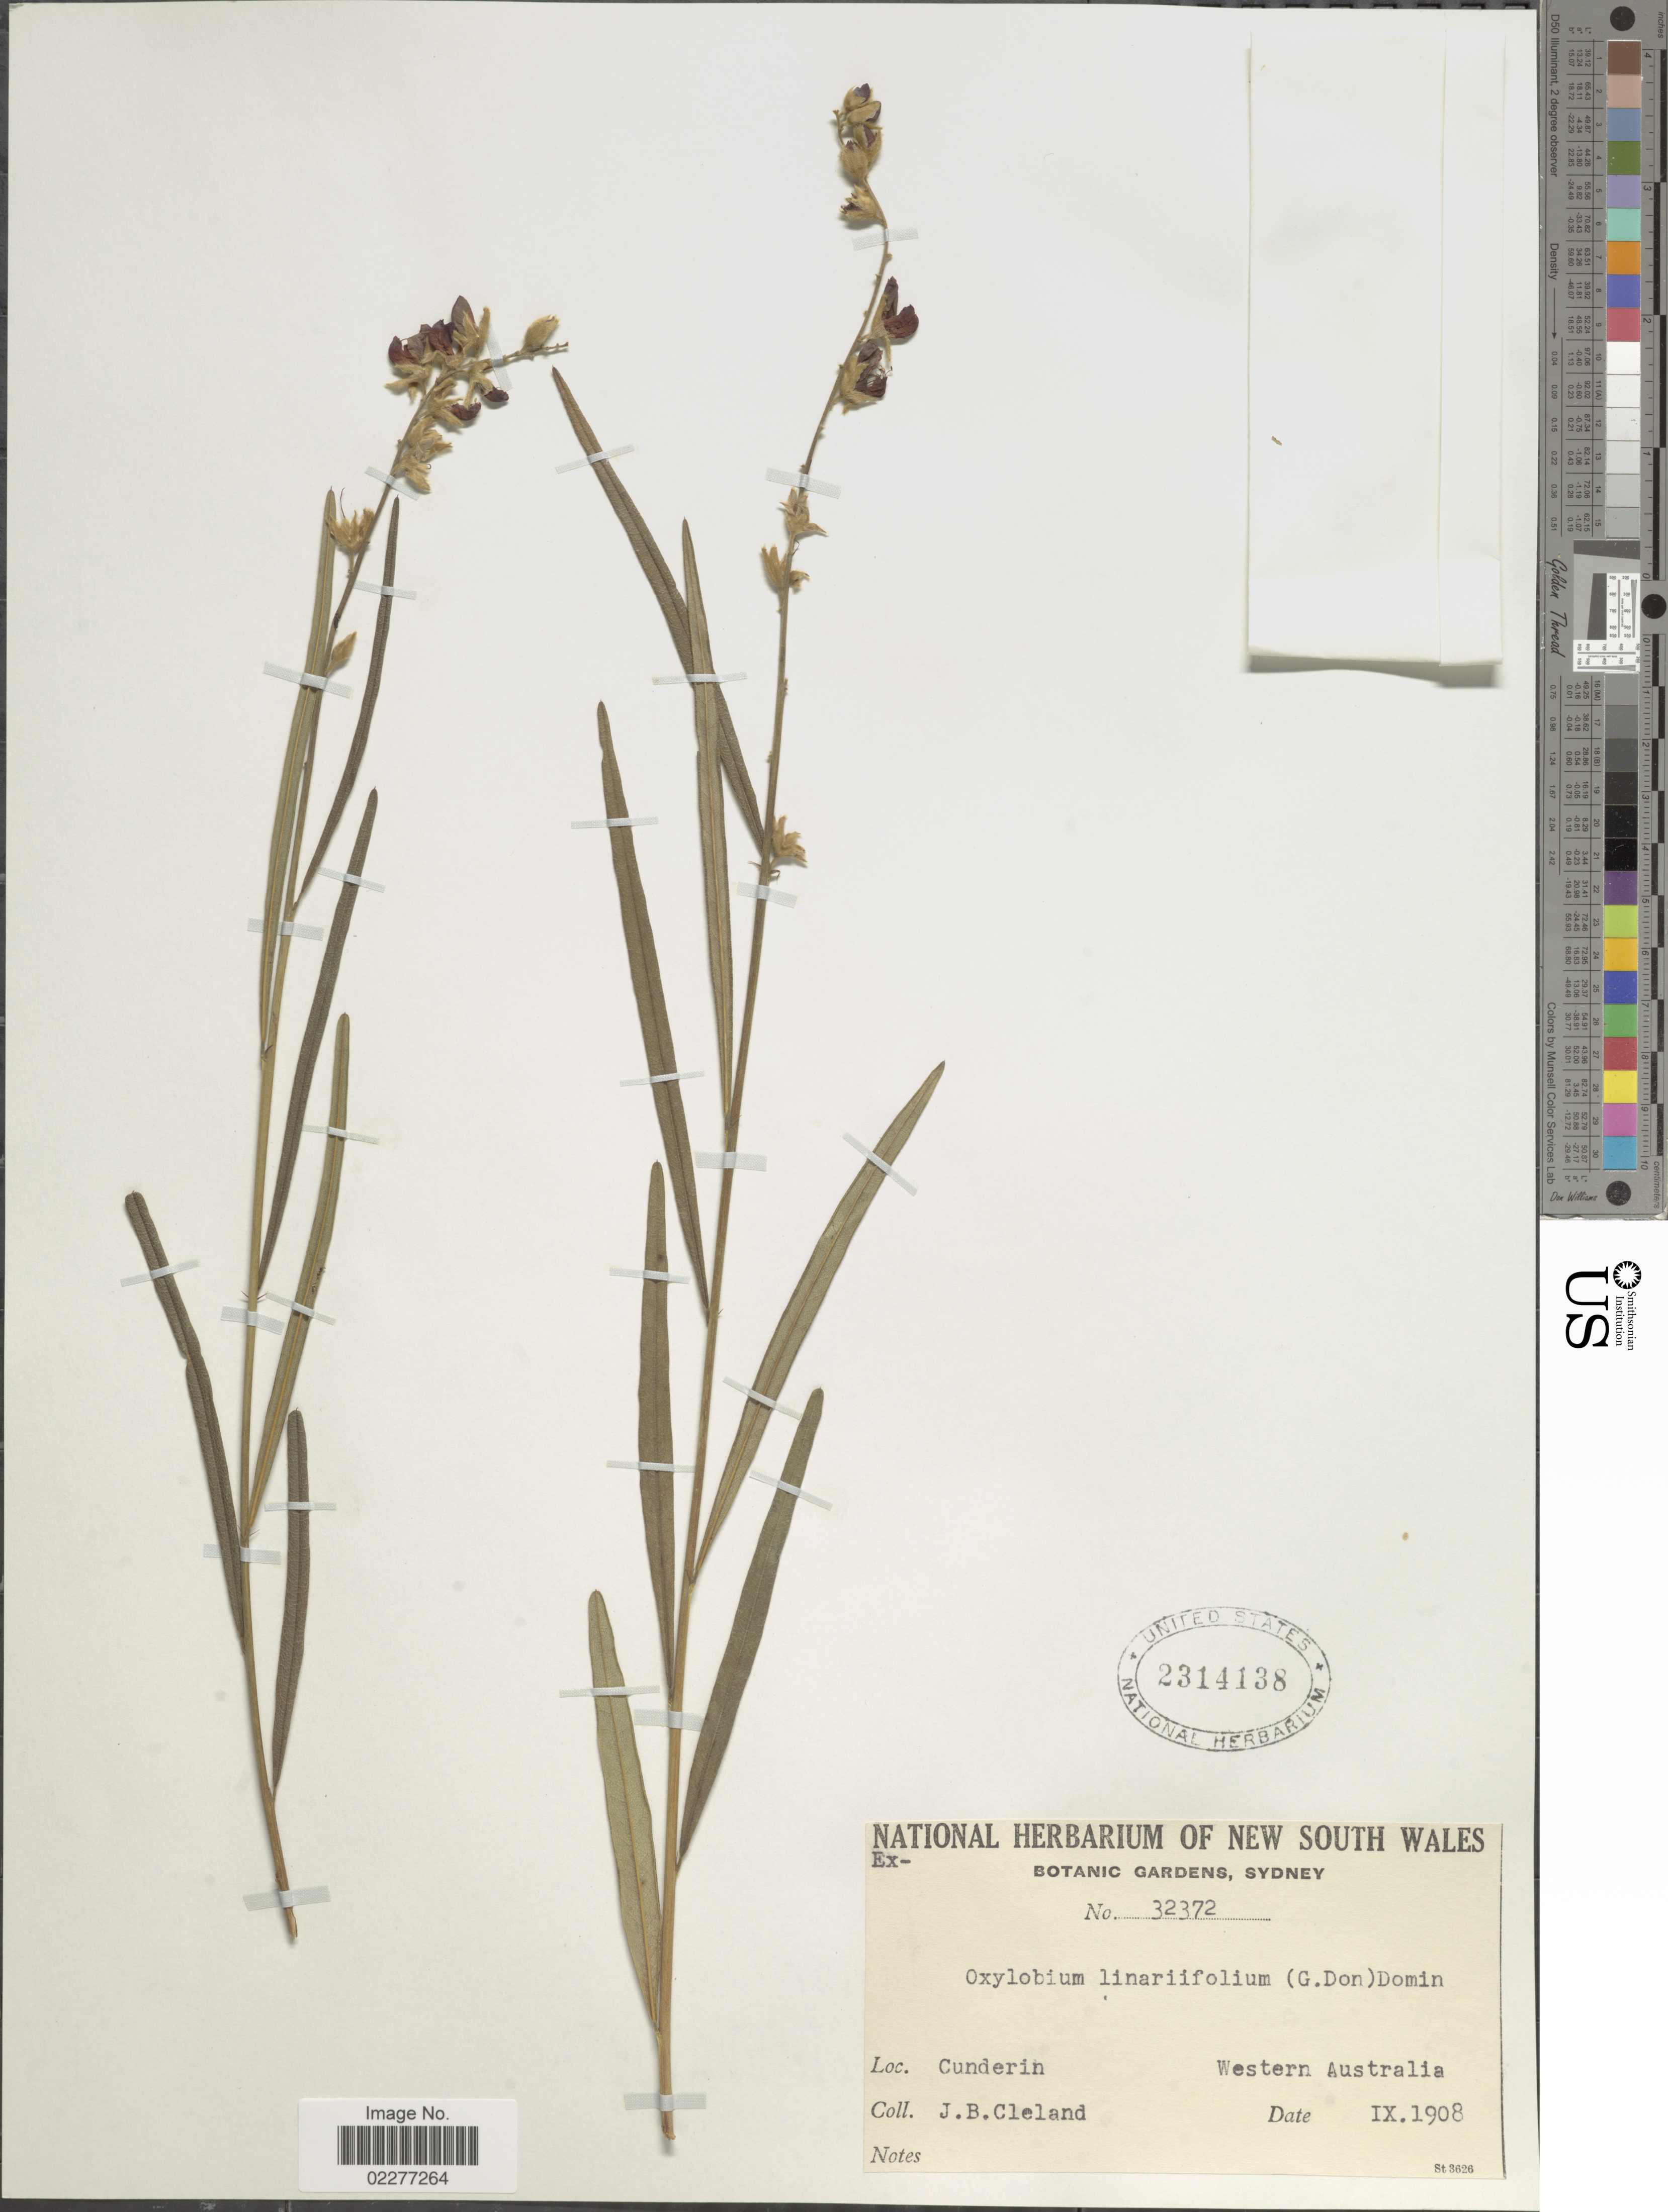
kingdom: Plantae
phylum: Tracheophyta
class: Magnoliopsida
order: Fabales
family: Fabaceae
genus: Oxylobium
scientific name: Oxylobium linariifolium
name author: (G. Don) Domin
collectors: J. Cleland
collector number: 32372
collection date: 1908-09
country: Australia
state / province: Western Australia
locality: Cunderin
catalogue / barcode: US 2314138